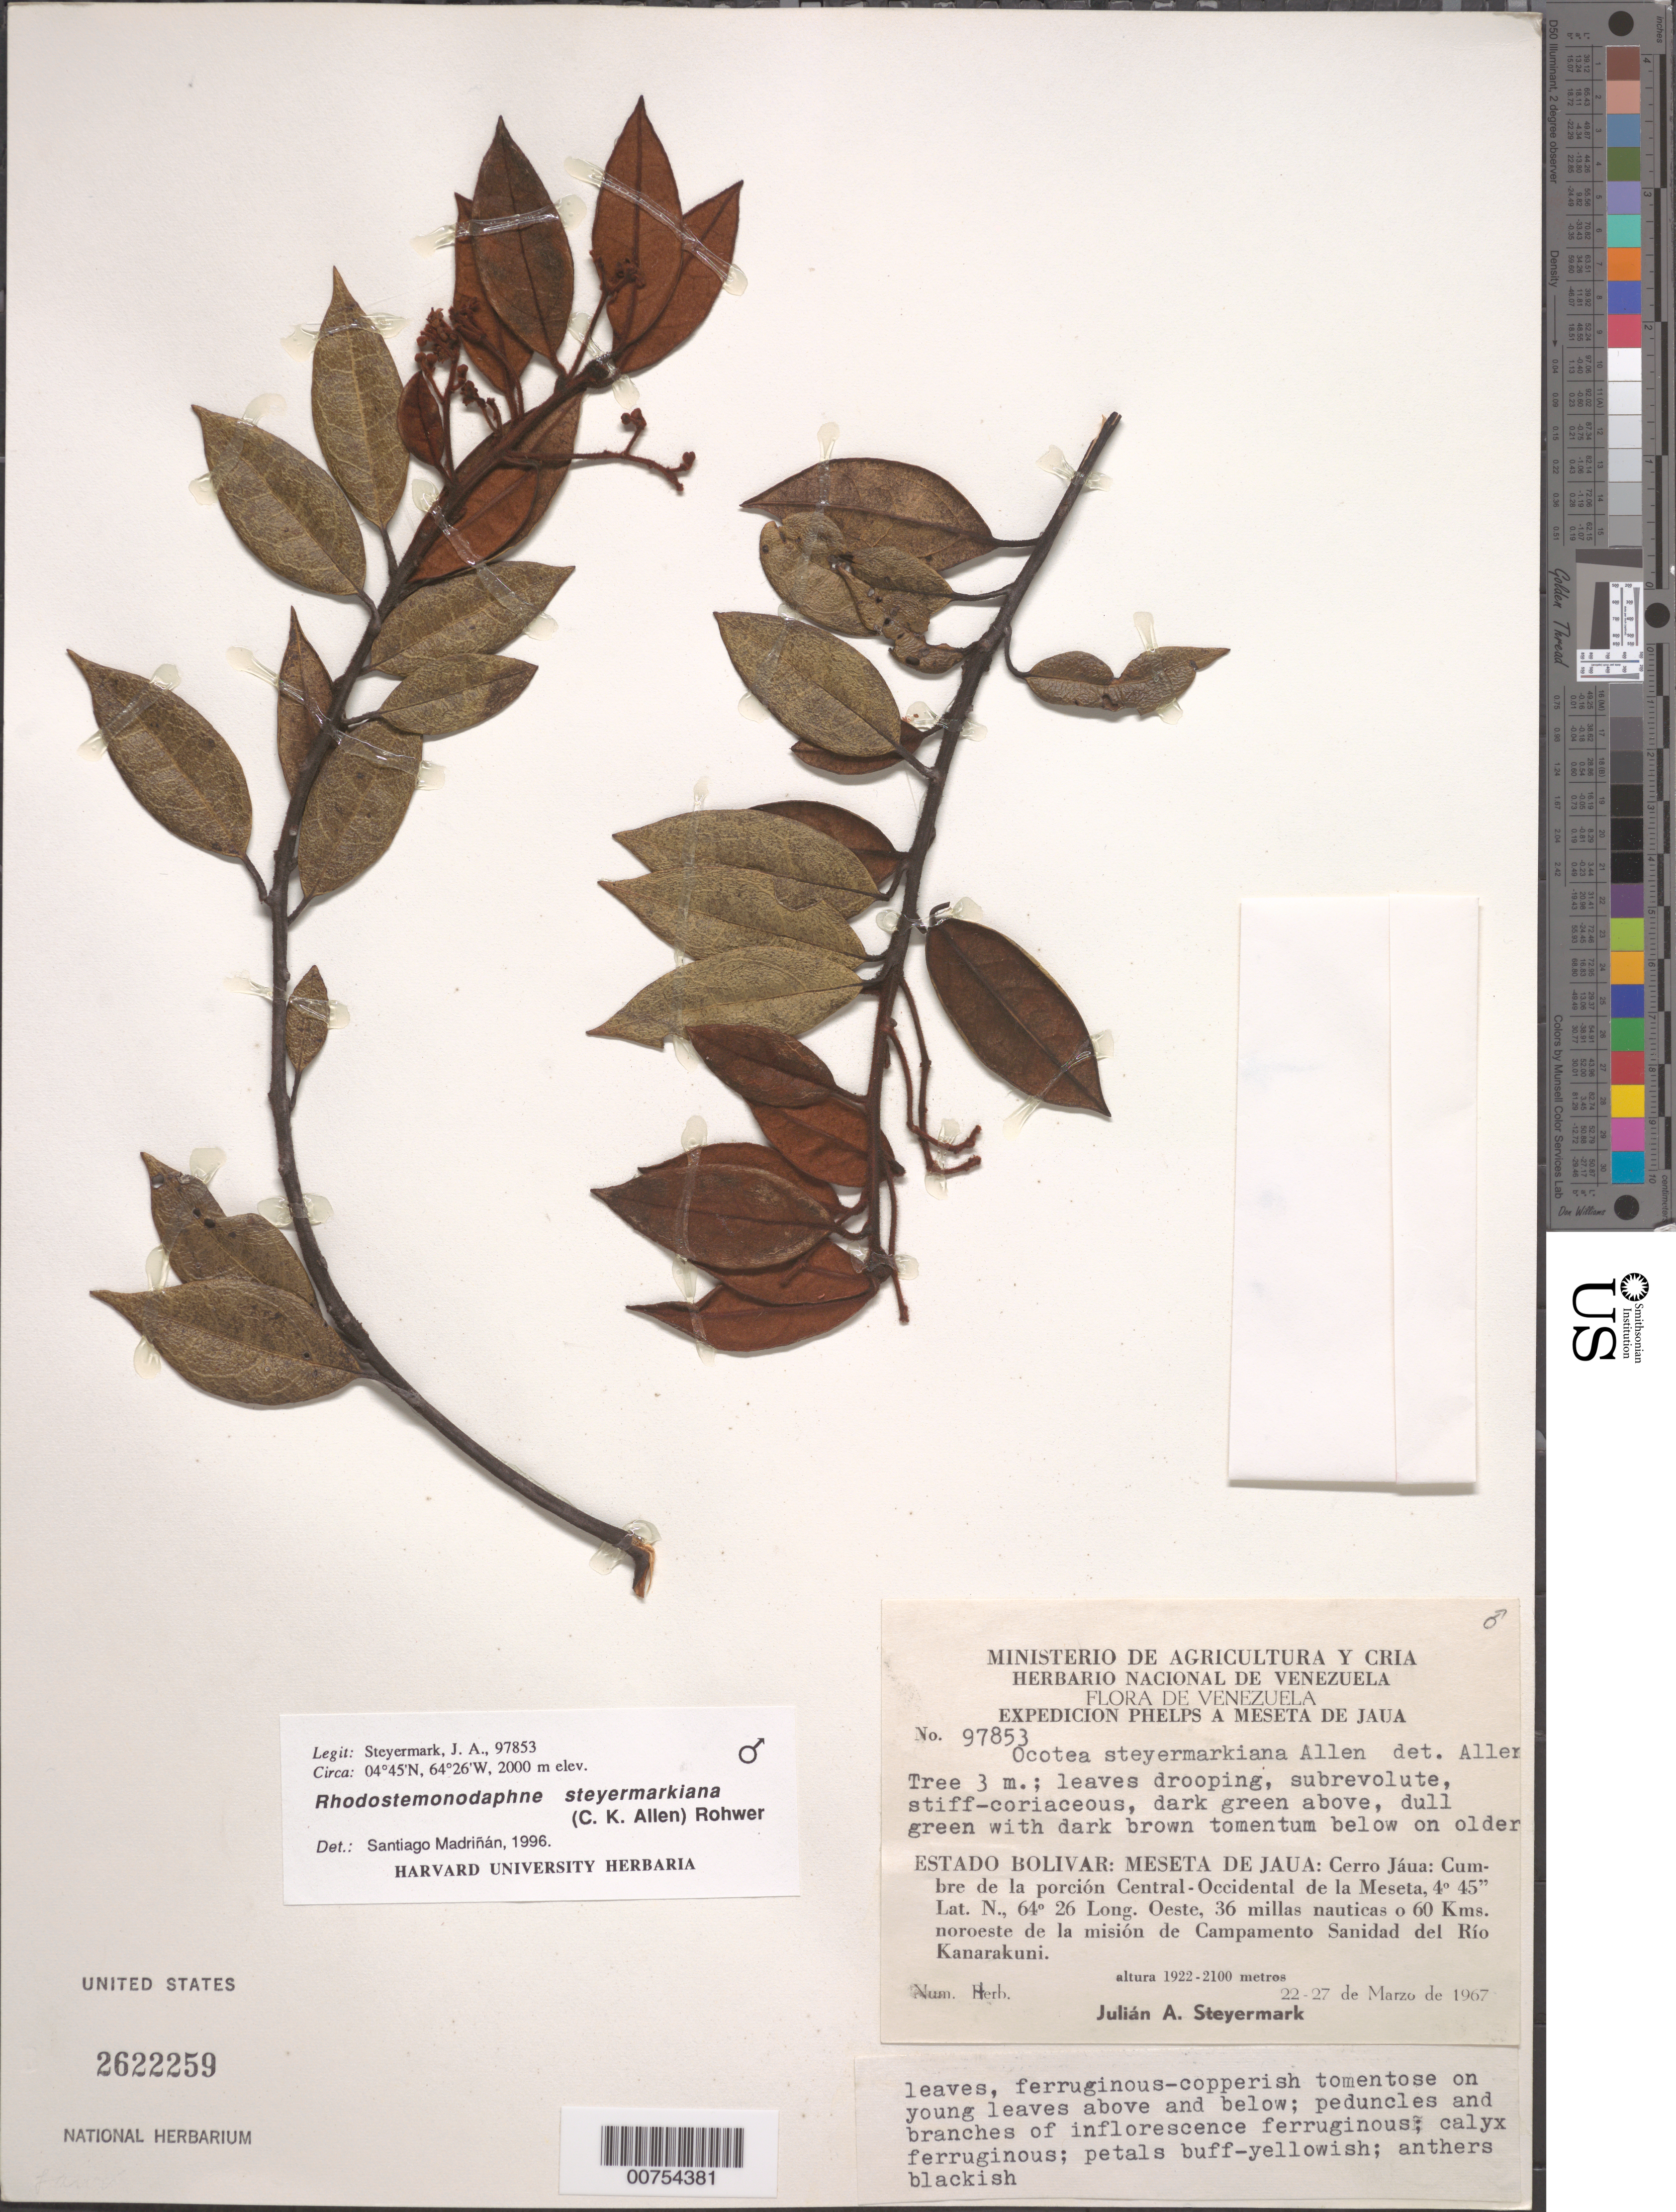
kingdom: Plantae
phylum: Tracheophyta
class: Magnoliopsida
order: Laurales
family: Lauraceae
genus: Rhodostemonodaphne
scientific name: Rhodostemonodaphne steyermarkiana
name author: (C.K. Allen) van der Werff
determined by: Madriñán, S.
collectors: J. Steyermark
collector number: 97853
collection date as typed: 22-Mar-67 to 27-Mar-67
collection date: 1967-03-22/1967-03-27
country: Venezuela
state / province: Bolívar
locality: Meseta del Jaua: Cerro Jáua, 60 km NW of Mision Campamento Sanidad del Río Kanarakuni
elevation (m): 1922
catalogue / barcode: US 2622259